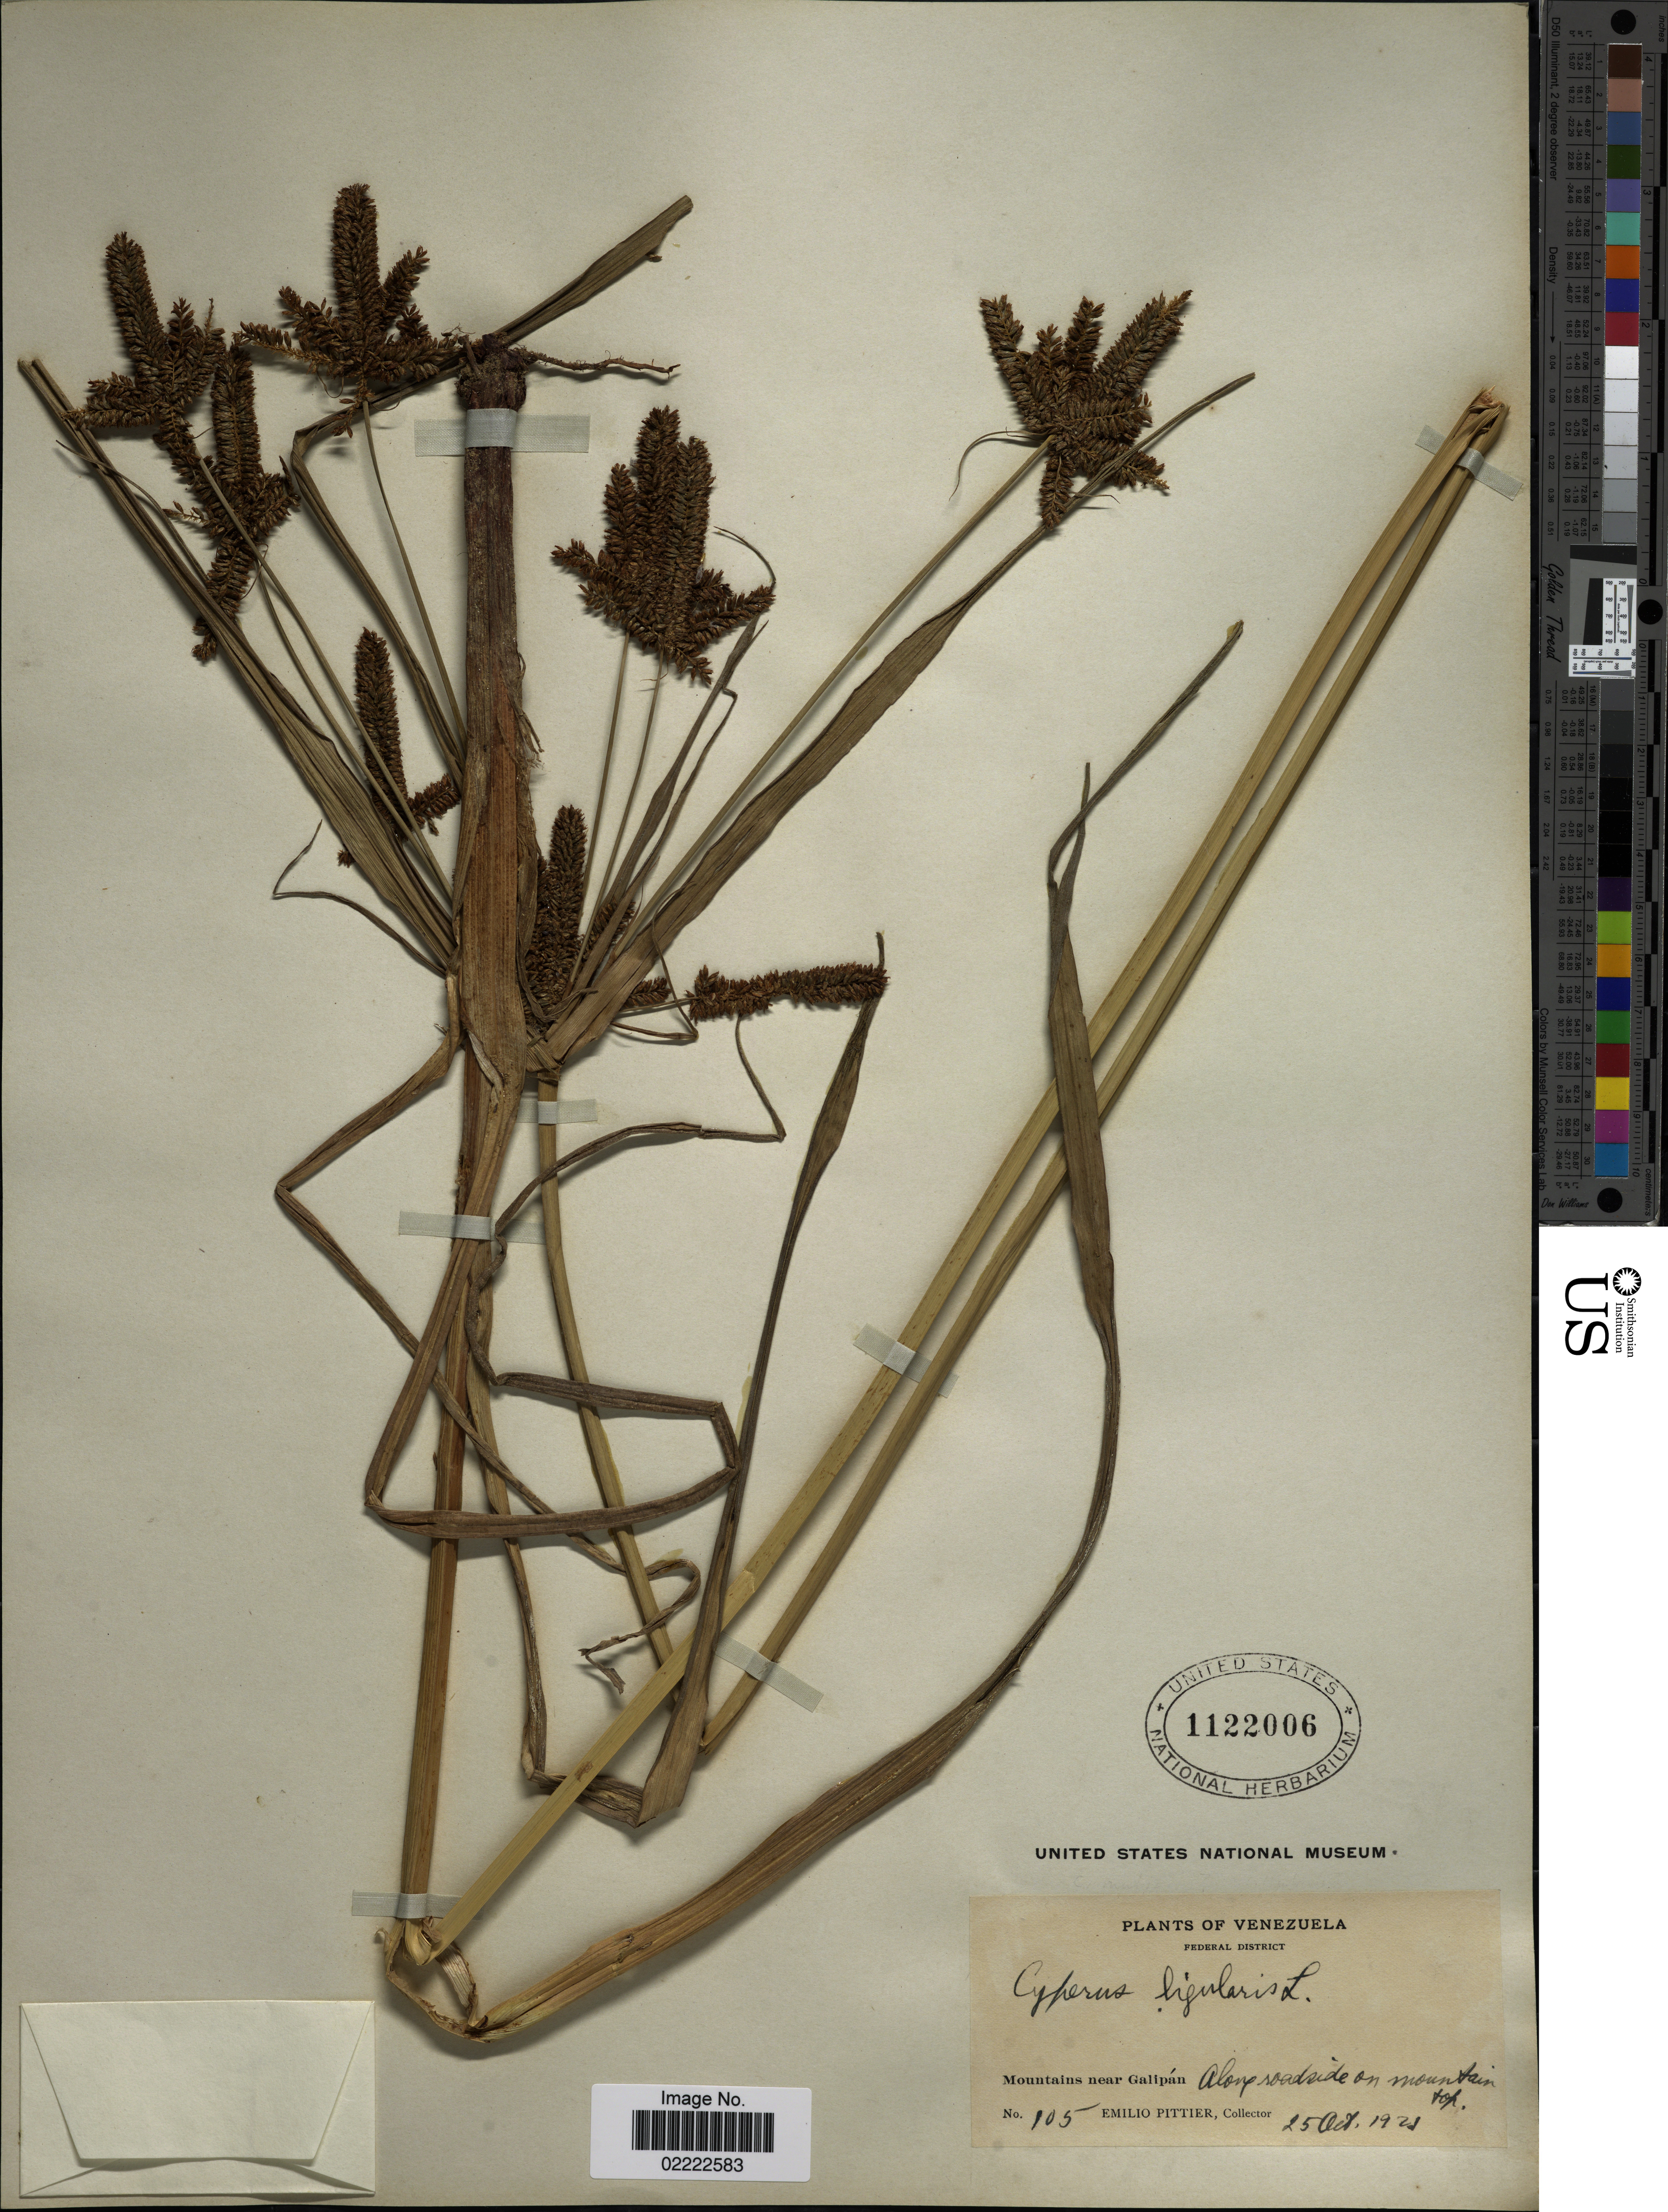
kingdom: Plantae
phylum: Tracheophyta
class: Liliopsida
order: Poales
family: Cyperaceae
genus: Cyperus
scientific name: Cyperus ligularis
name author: L.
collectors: E. Pittier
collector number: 105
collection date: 1925-10-25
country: Venezuela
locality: Federal District, Mountains near Galipan, along roadside on mountain top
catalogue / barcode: US 1122006